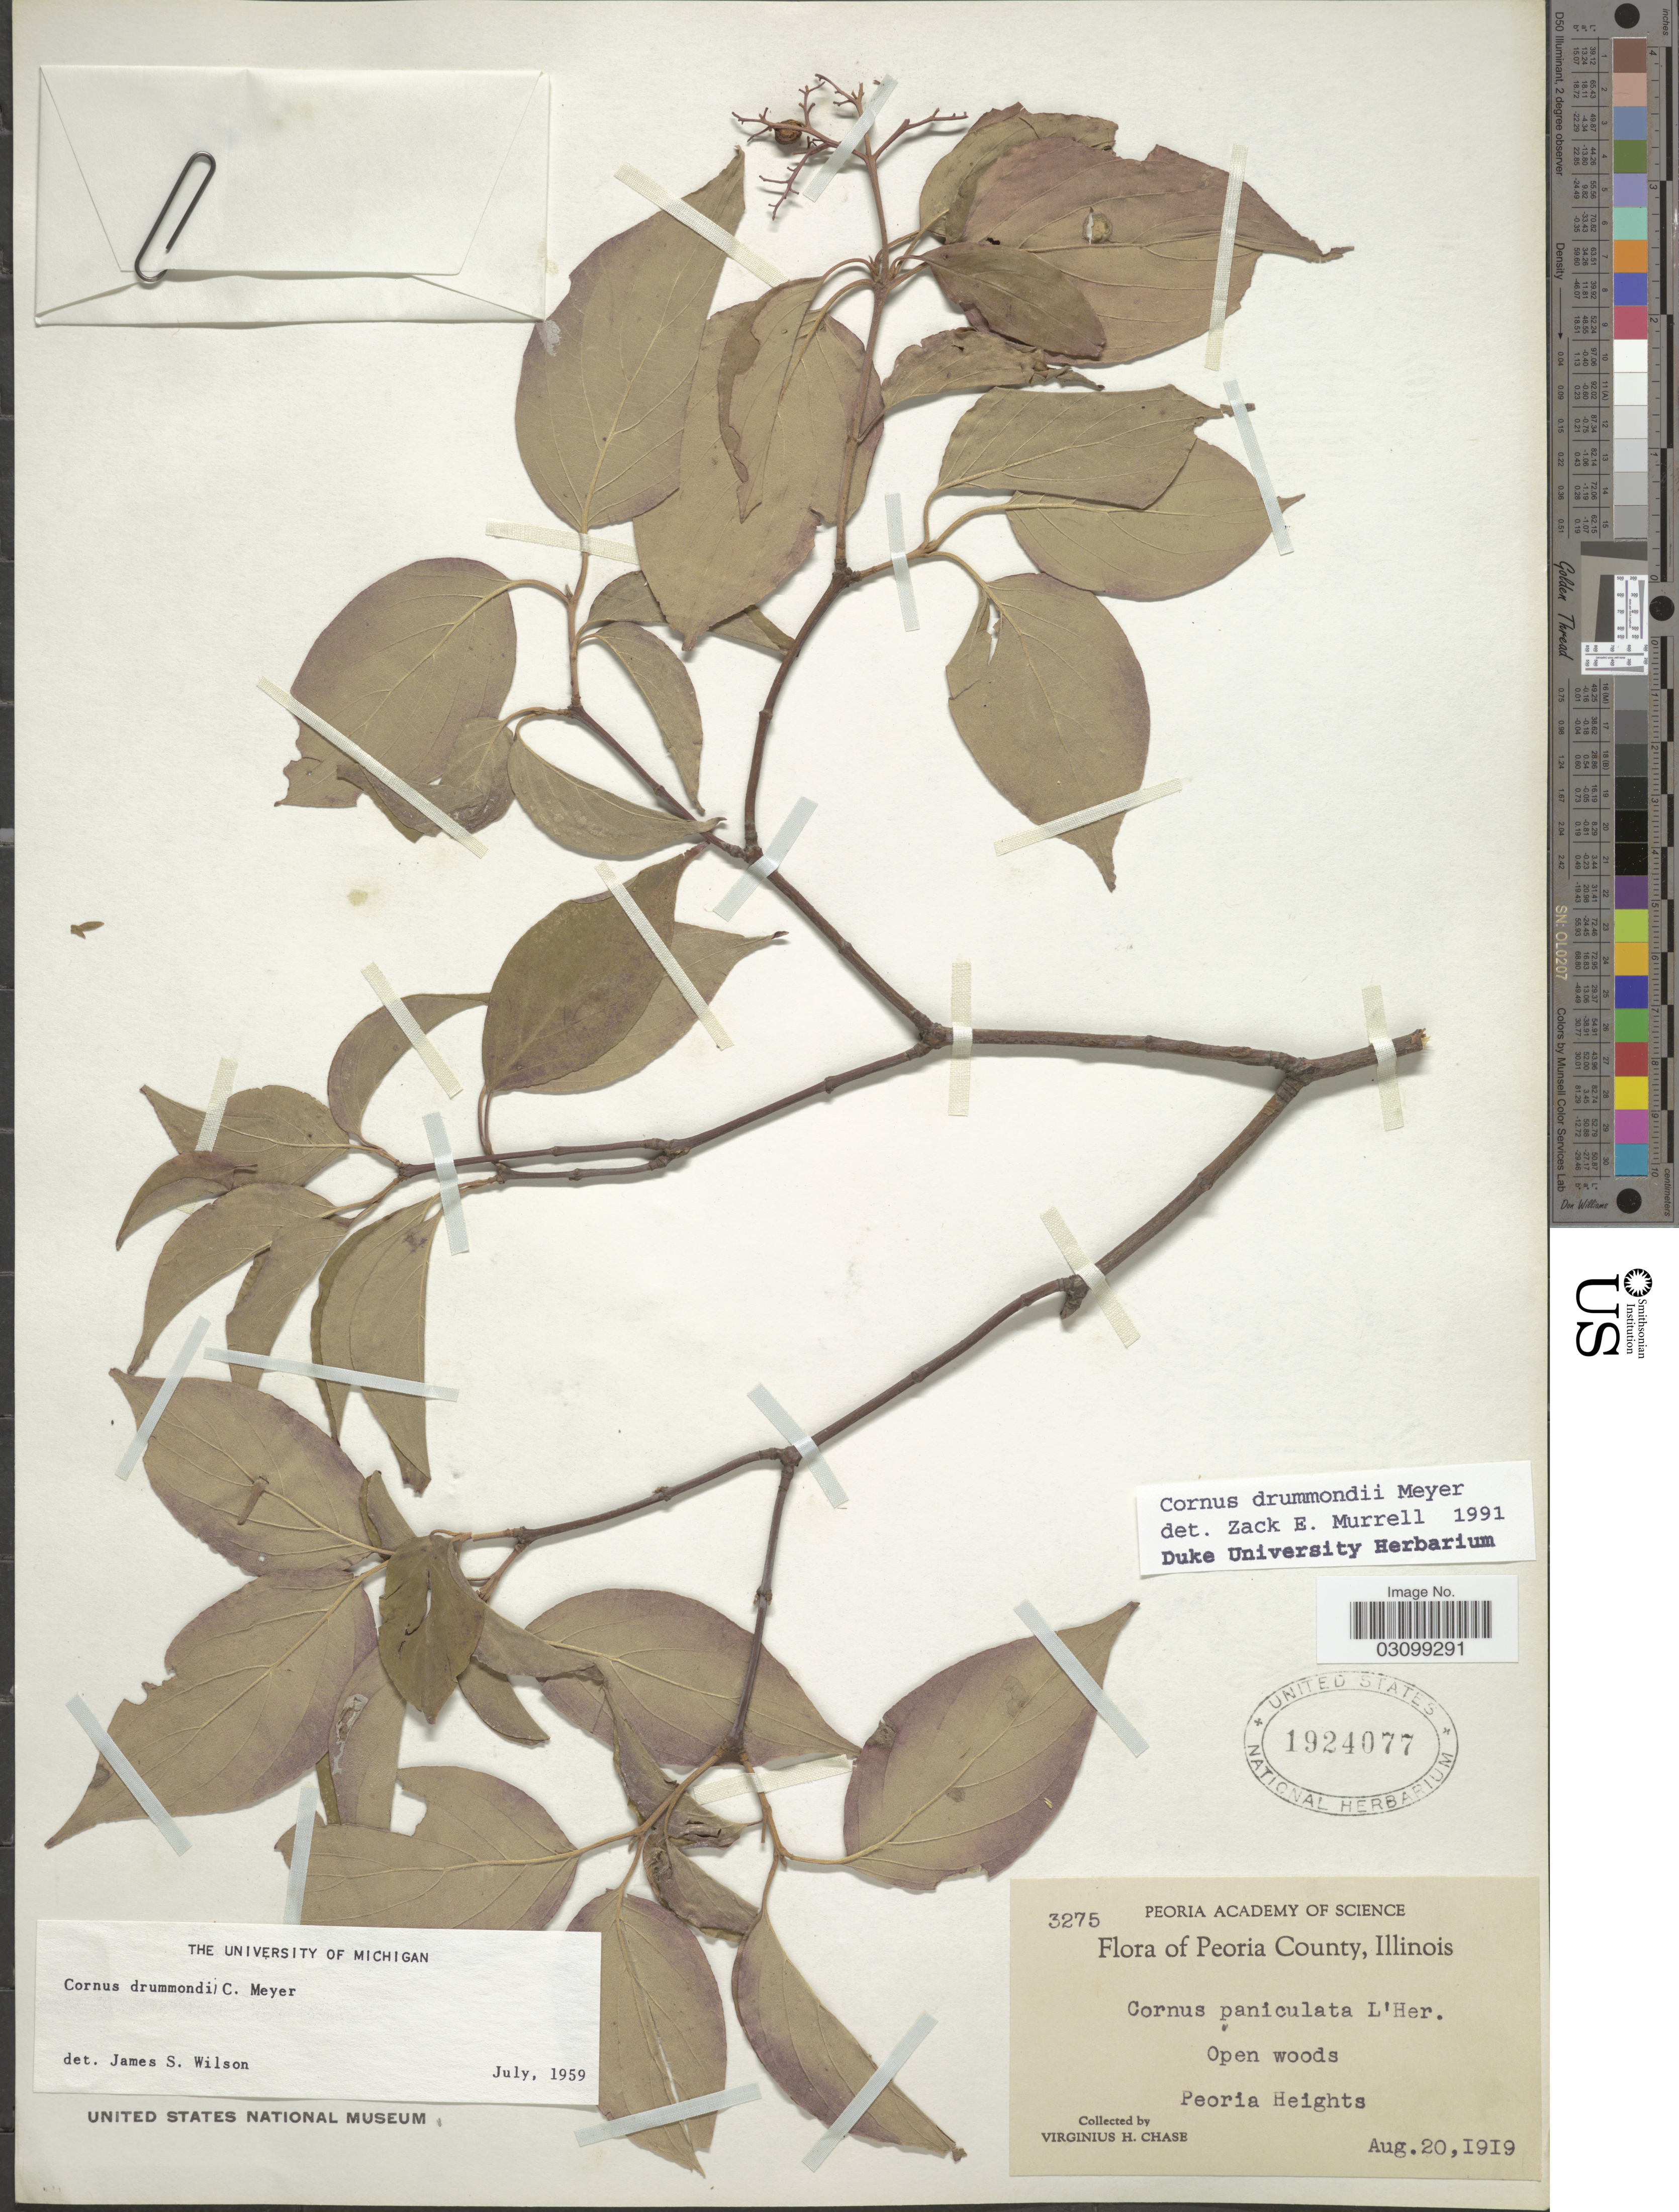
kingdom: Plantae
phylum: Tracheophyta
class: Magnoliopsida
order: Cornales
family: Cornaceae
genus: Cornus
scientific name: Cornus drummondii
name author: C.A. Mey.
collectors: V. H. Chase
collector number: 3275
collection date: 1919-08-20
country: United States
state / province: Illinois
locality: Peoria County. Peoria Heights.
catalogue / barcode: US 1924077